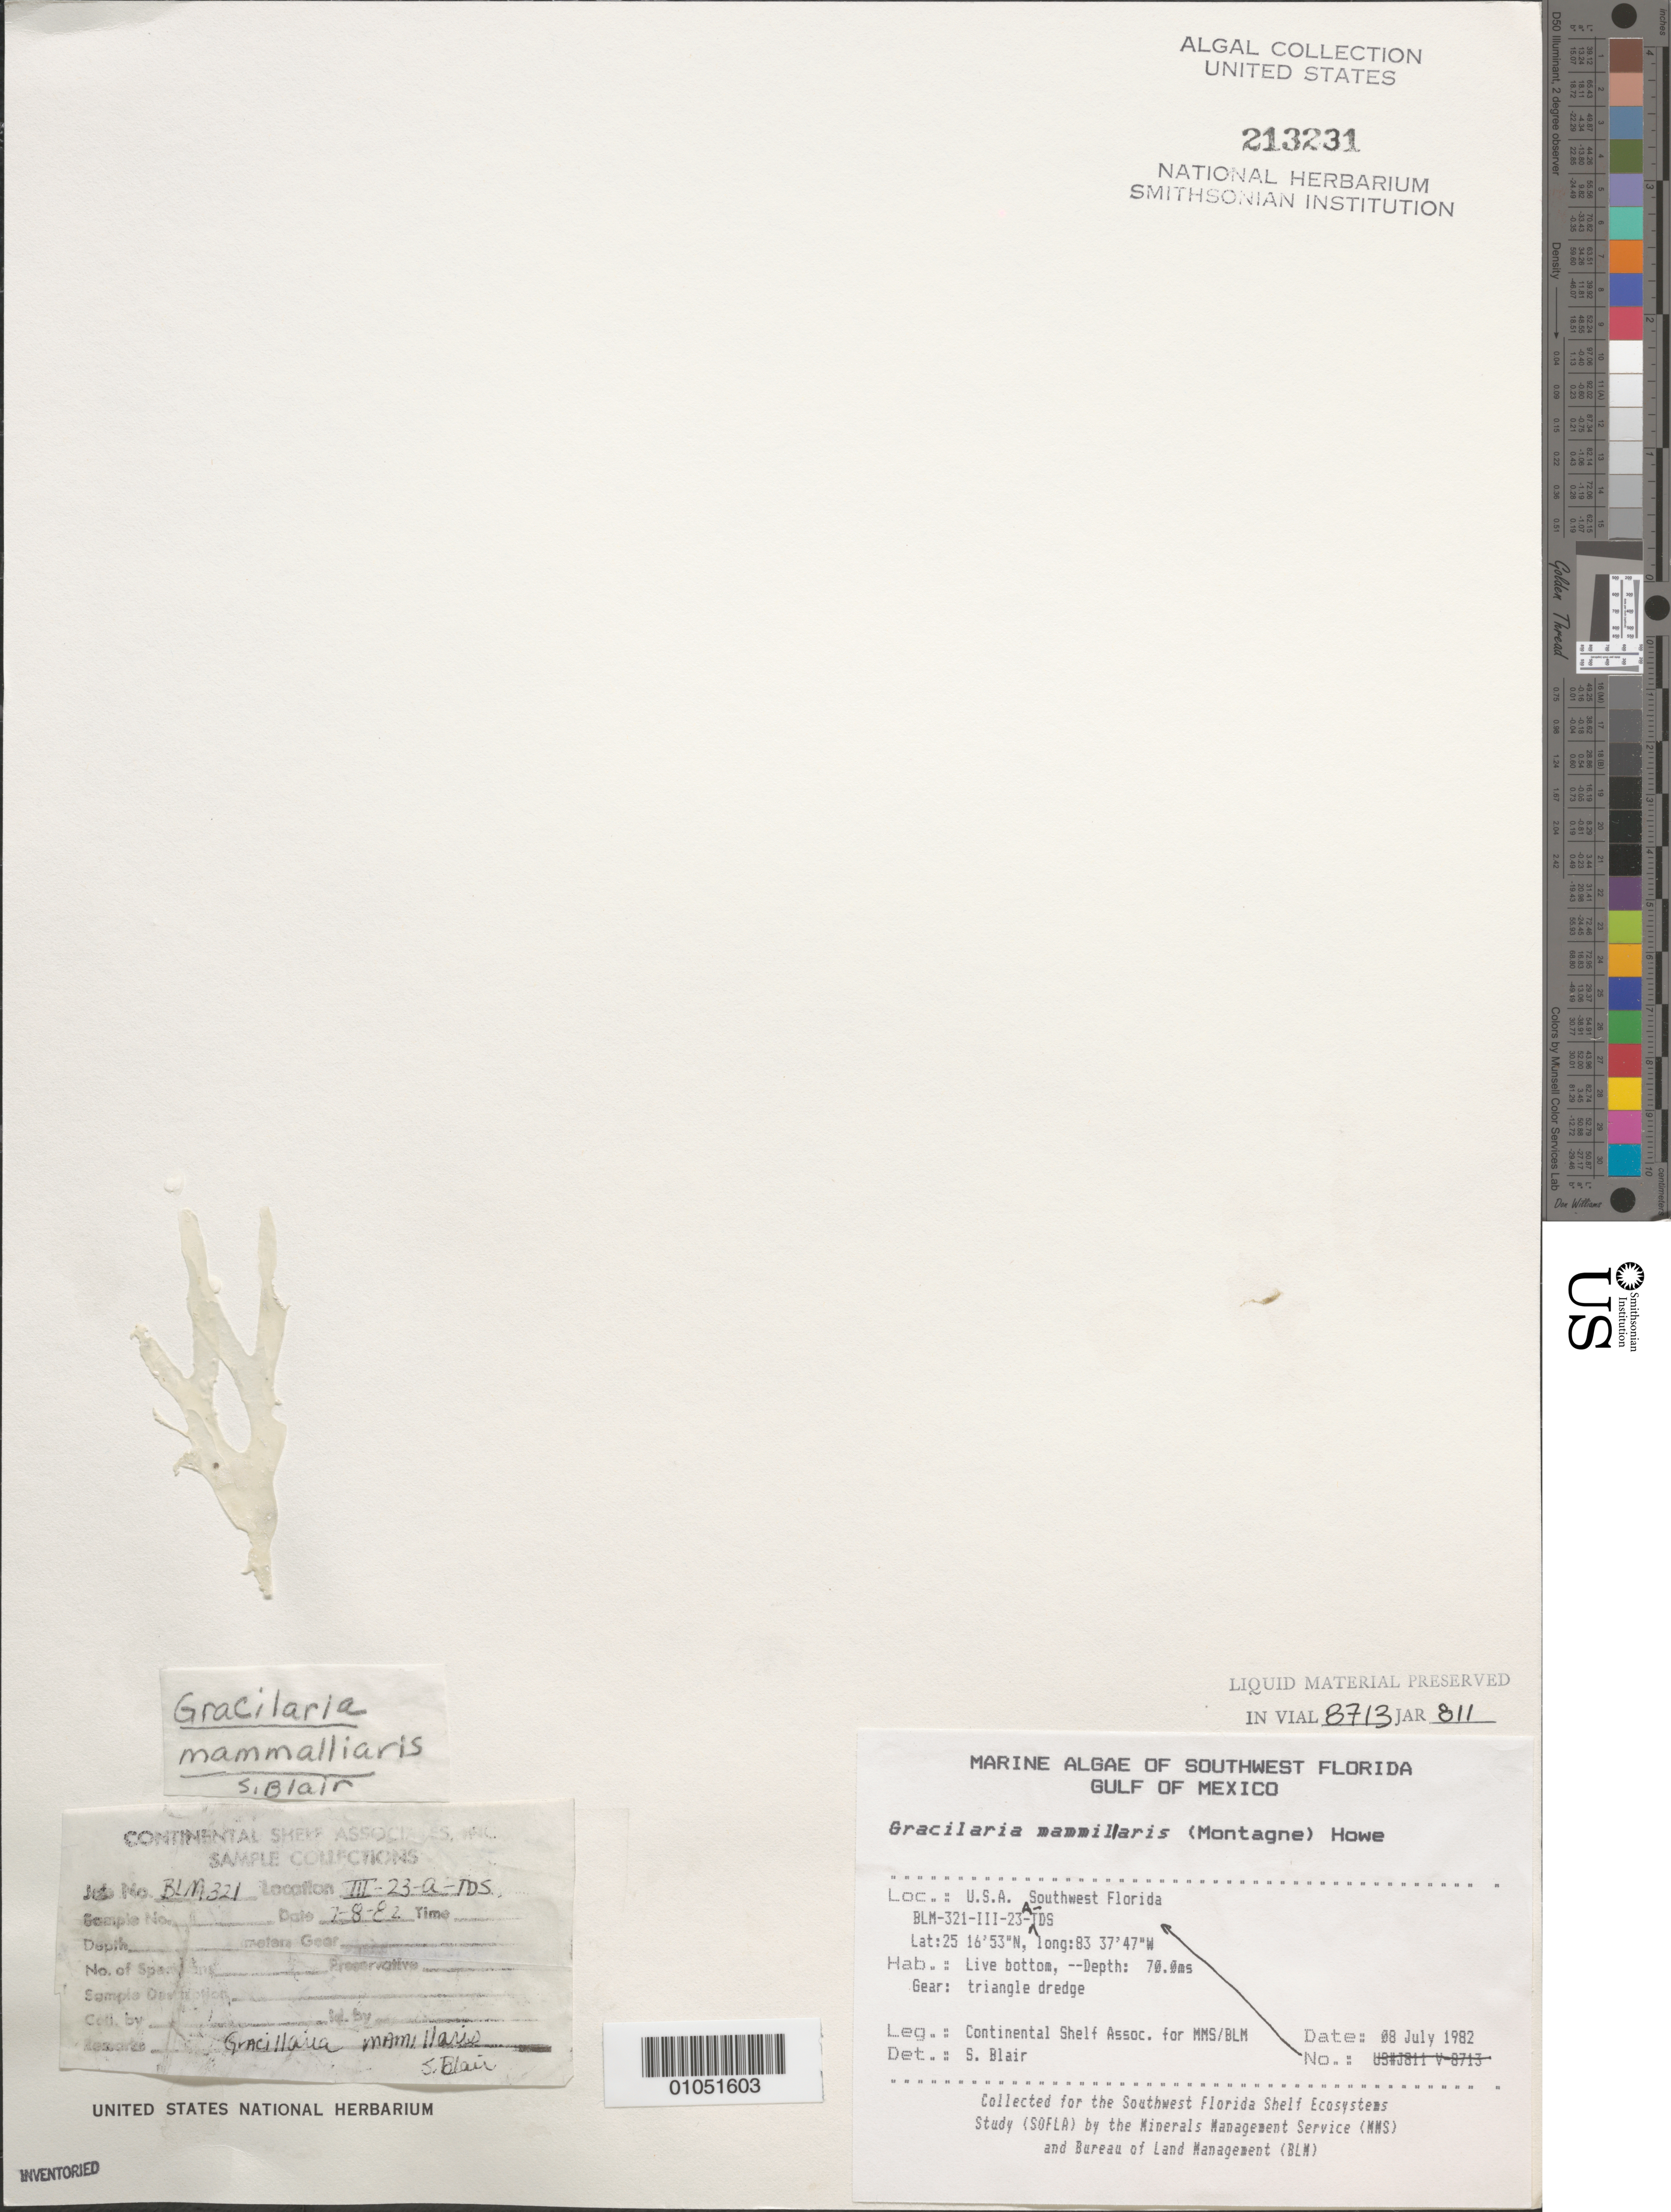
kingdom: Plantae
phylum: Rhodophyta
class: Florideophyceae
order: Gracilariales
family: Gracilariaceae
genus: Gracilaria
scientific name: Gracilaria mammillaris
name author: (Mont.) M. Howe in Britton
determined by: Blair, S. M.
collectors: Continental Shelf Associates Inc.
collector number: BLM-321-III-23-A-TDS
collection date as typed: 08 Jul 1982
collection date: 1982-07-08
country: United States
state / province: Florida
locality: Gulf of Mexico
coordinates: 25 16'53"N, 83 37'47"W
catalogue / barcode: US 213231